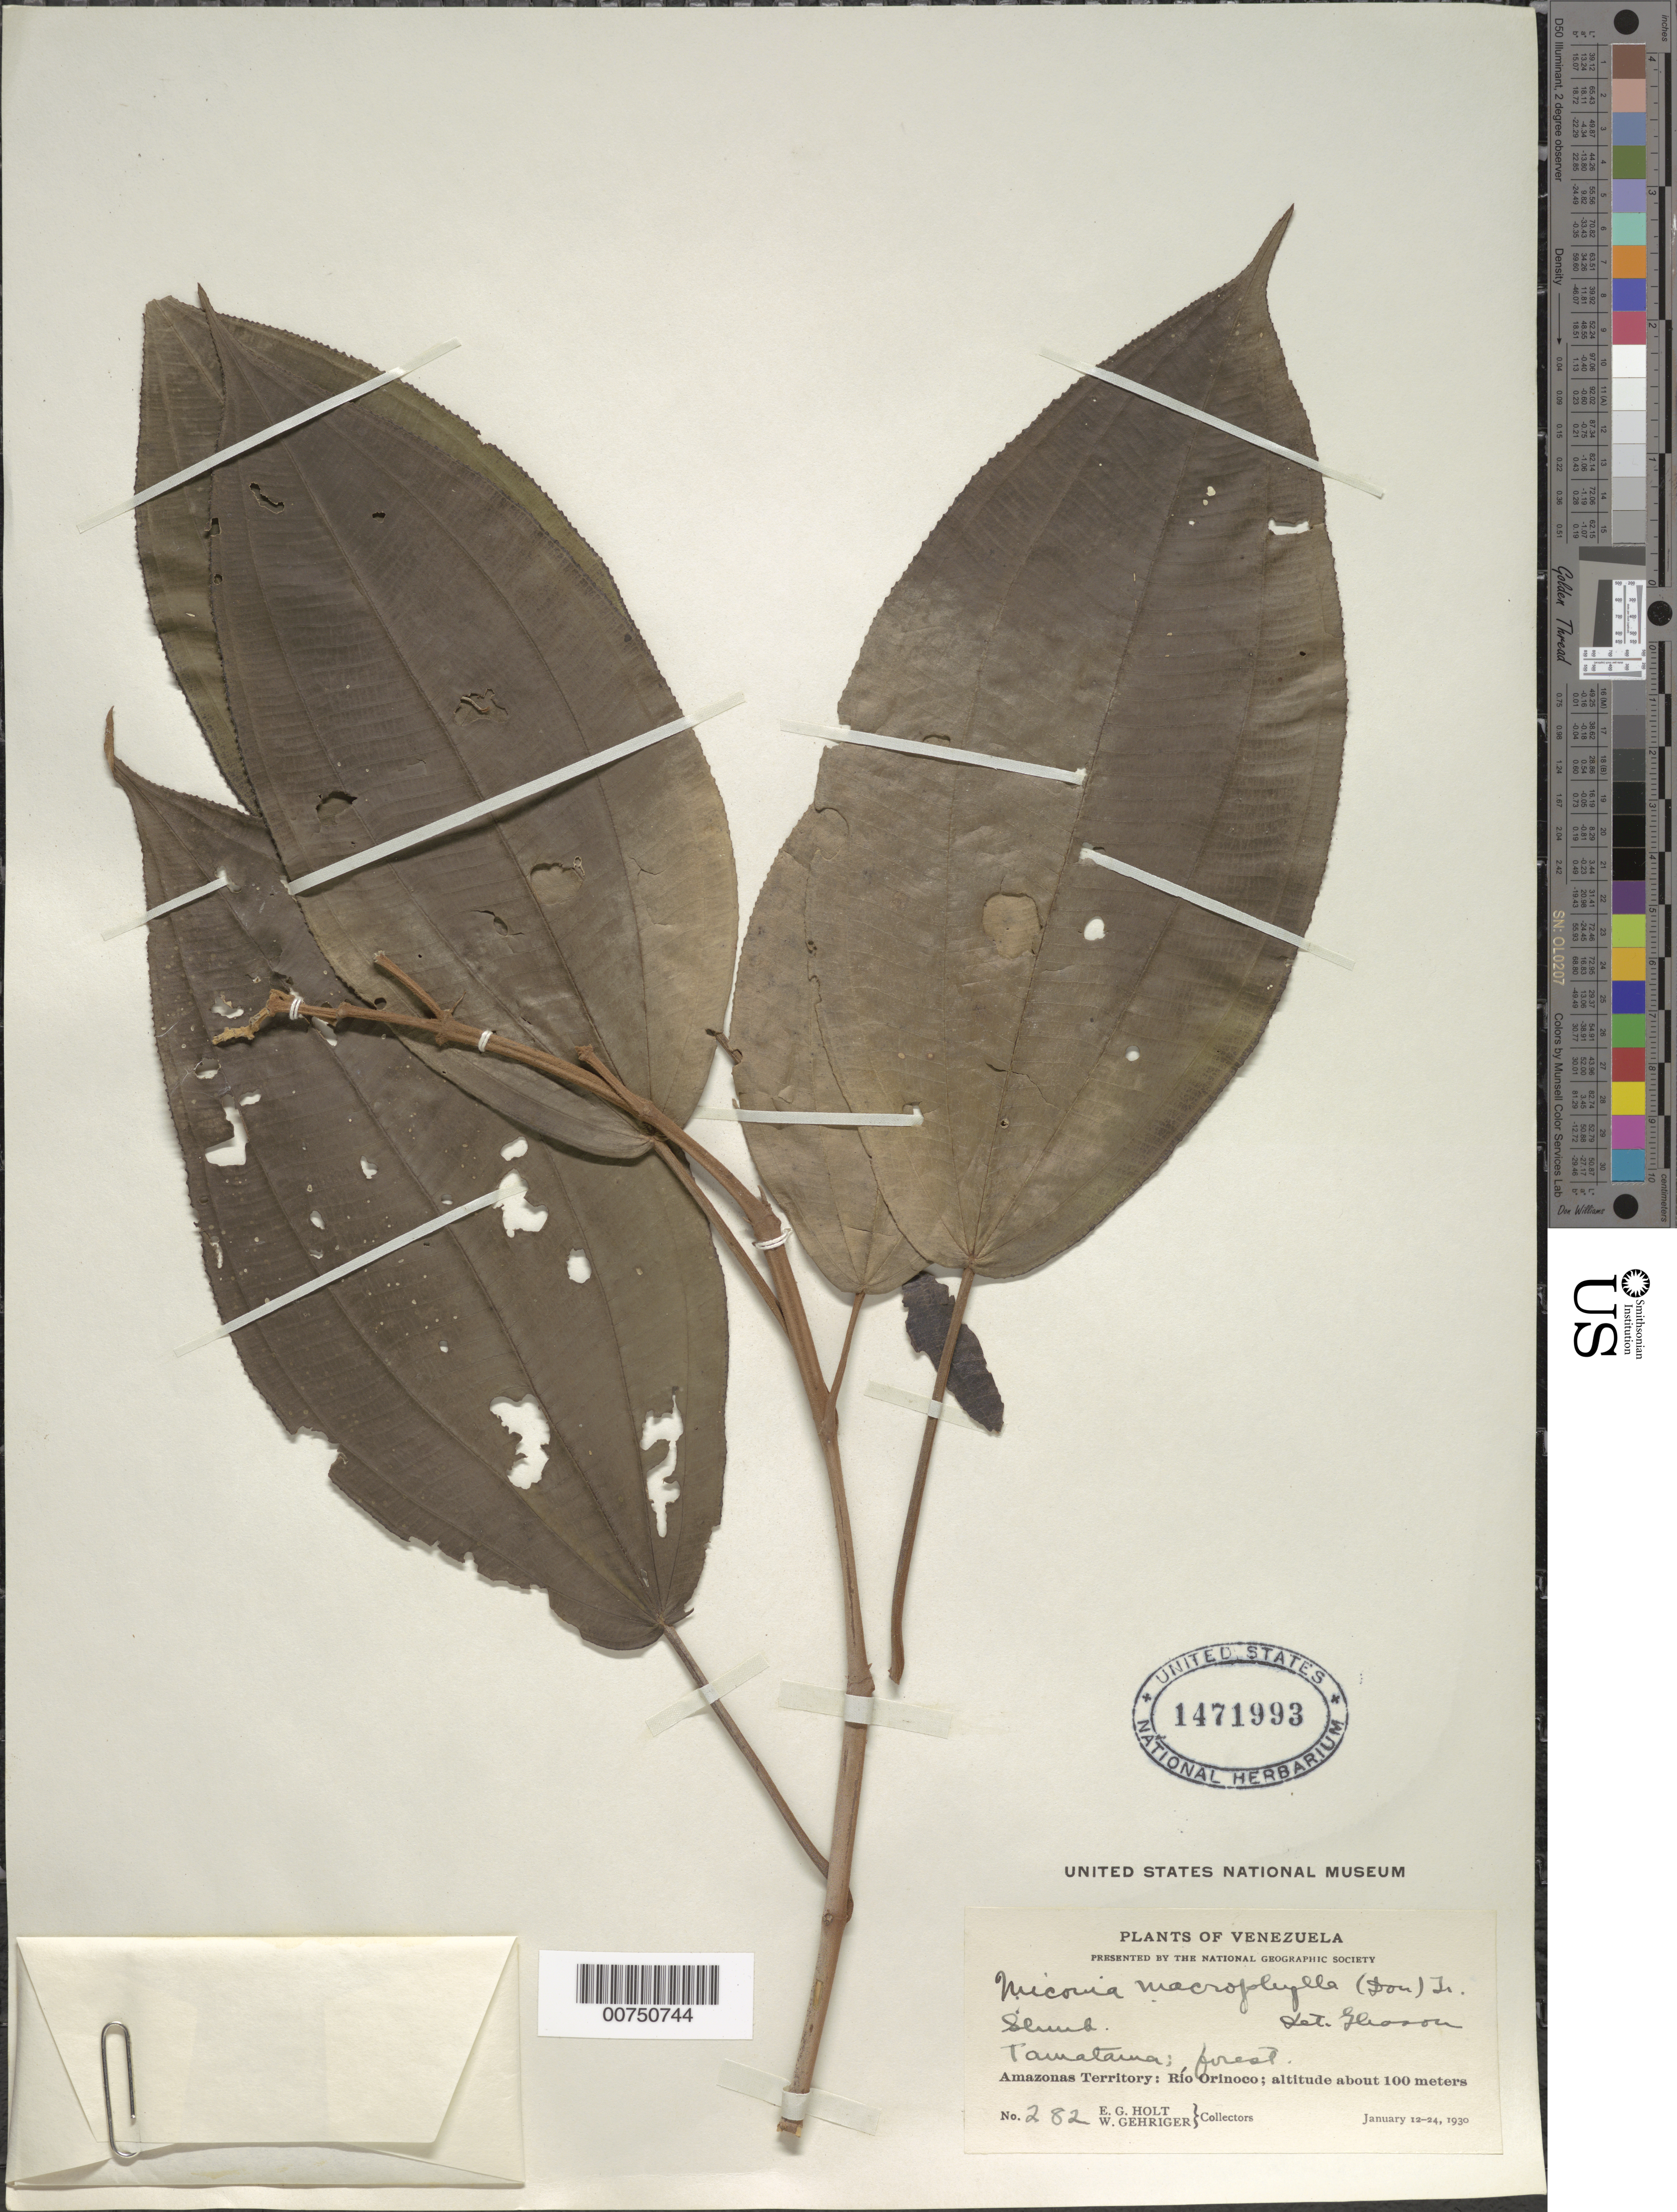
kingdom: Plantae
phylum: Tracheophyta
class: Magnoliopsida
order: Myrtales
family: Melastomataceae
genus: Miconia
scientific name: Miconia macrophylla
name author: (Pav. ex D. Don) Triana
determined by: Gleason, H. A.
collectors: E. Holt & W. Gehriger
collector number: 282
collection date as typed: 12-Jan-30 to 24-Jan-30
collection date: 1930-01-12/1930-01-24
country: Venezuela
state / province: Amazonas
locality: Tamatama, Alto Río Orinoco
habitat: Forest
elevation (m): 100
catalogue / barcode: US 1471993